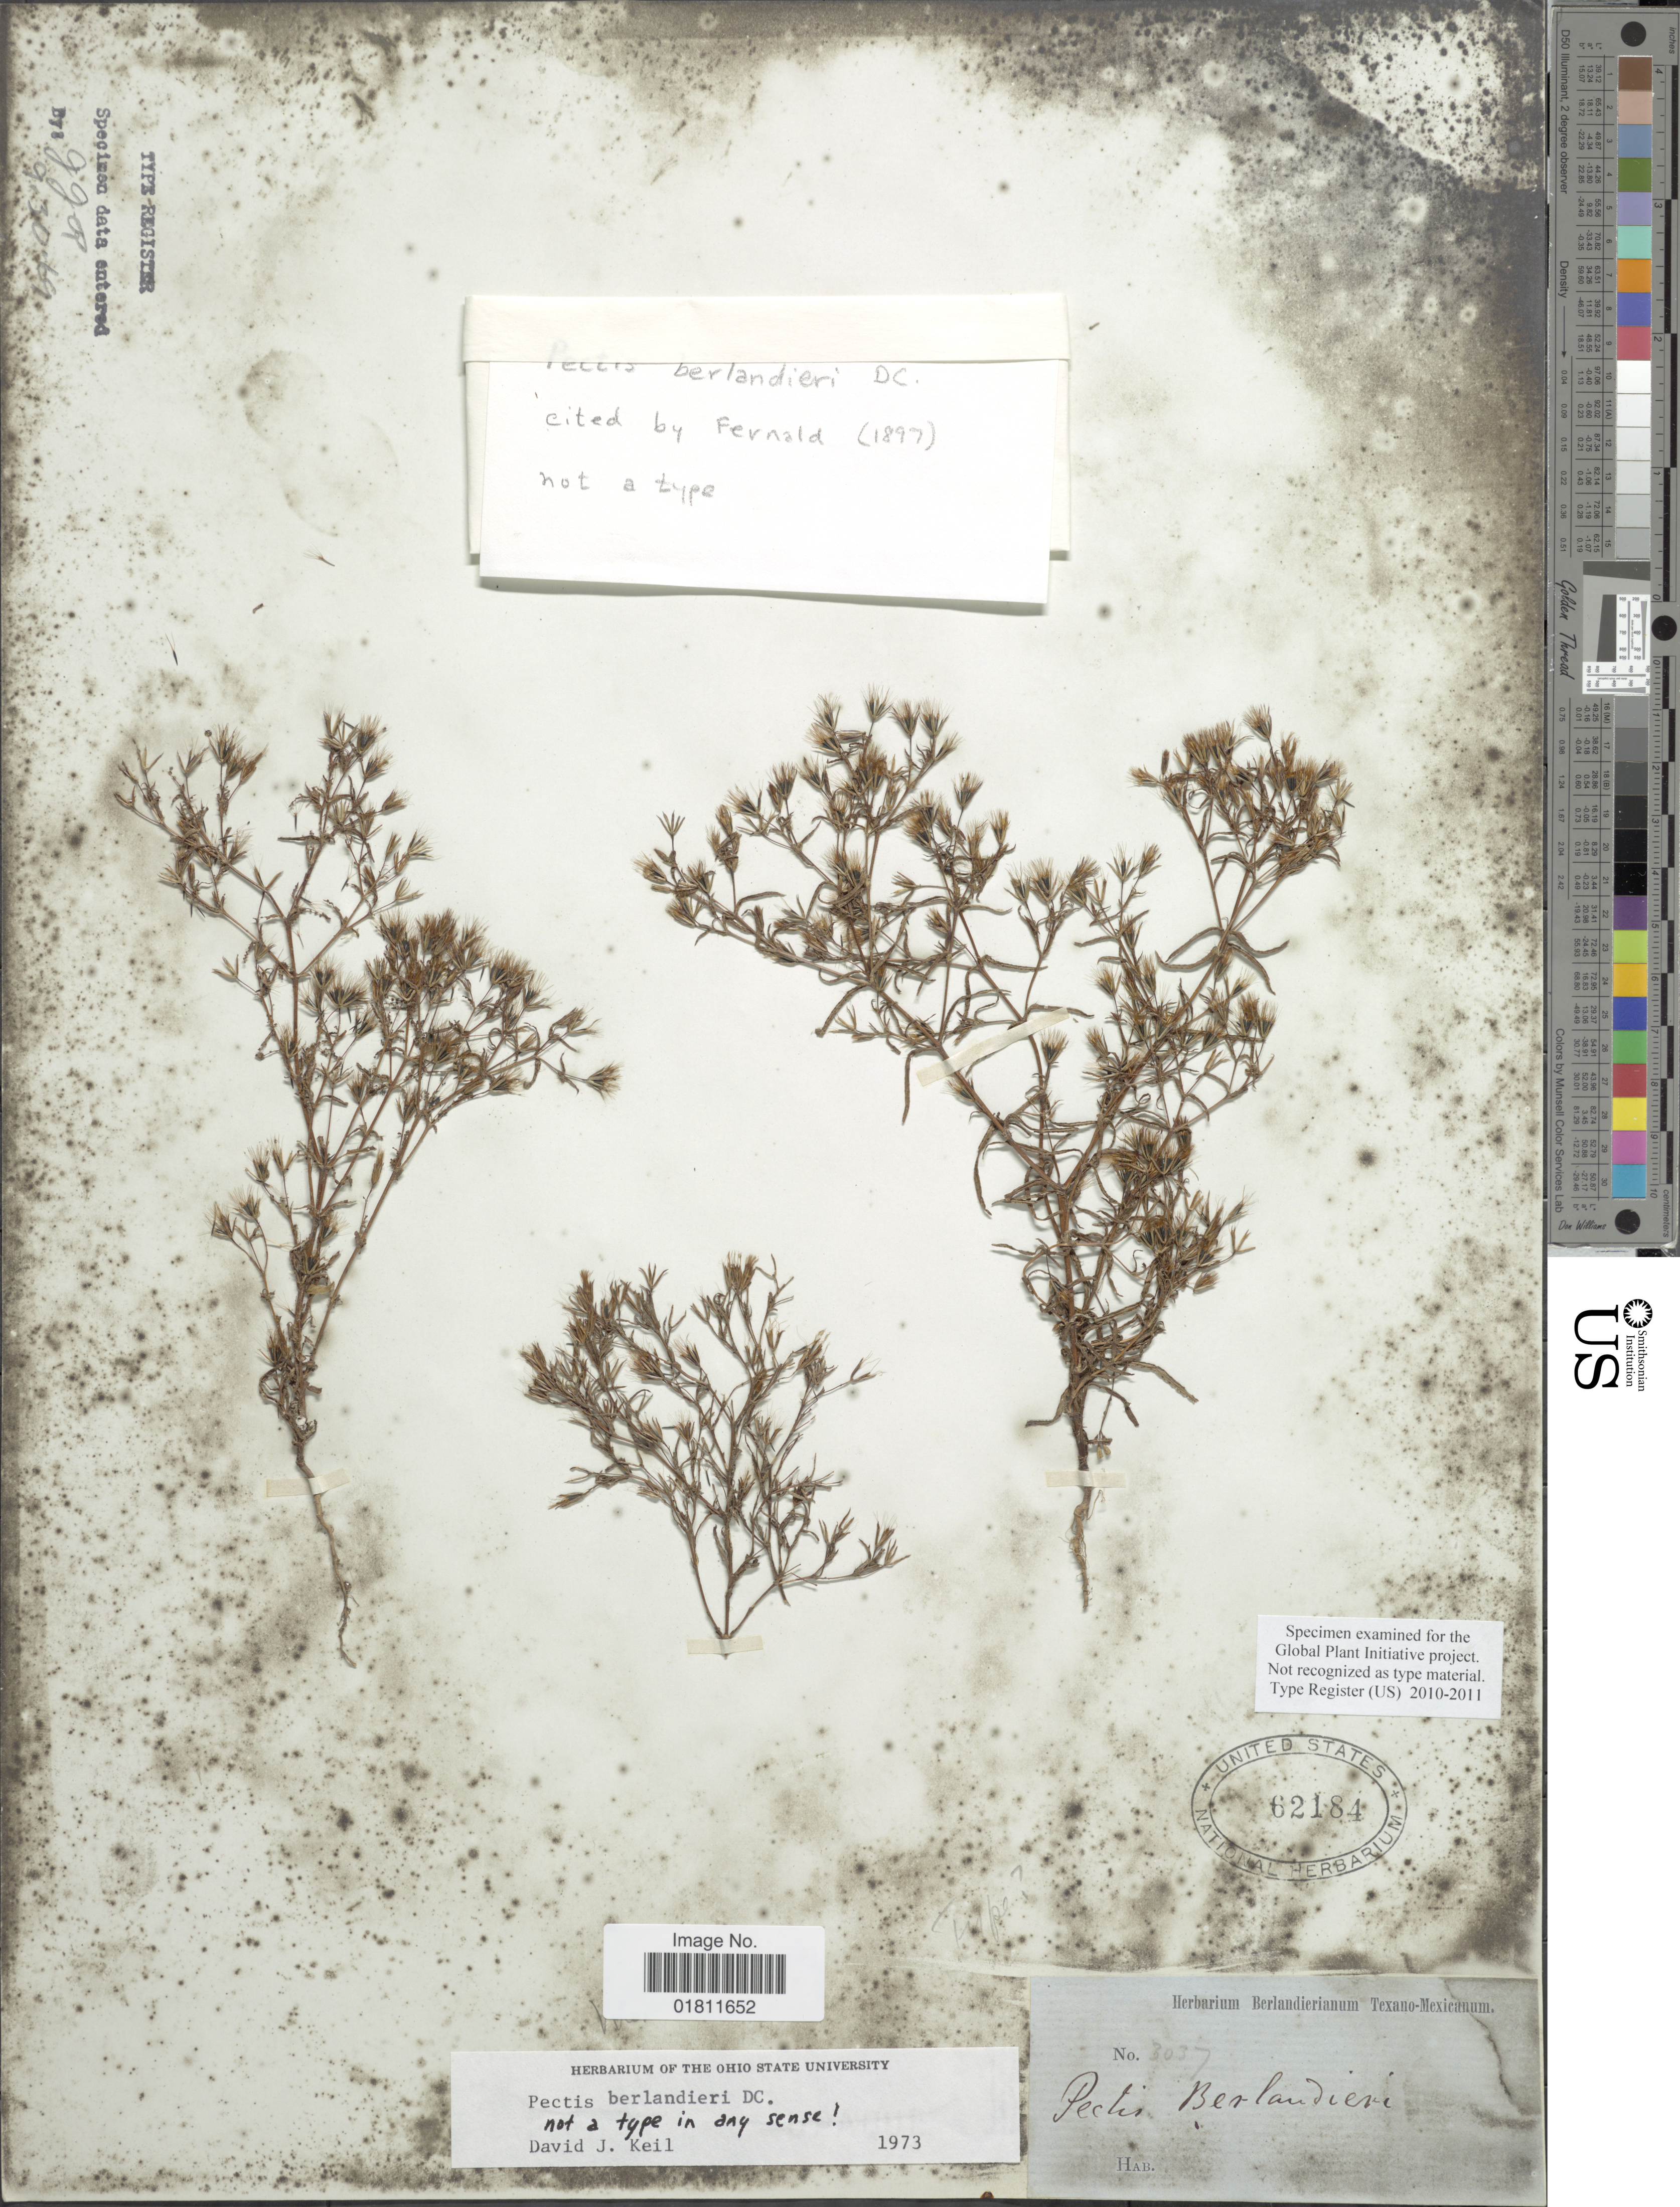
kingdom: Plantae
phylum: Tracheophyta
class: Magnoliopsida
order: Asterales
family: Asteraceae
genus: Pectis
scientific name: Pectis berlandieri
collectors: ex Herb. Berlandierianum Texano-Mexicanum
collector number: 3037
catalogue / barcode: US 62184